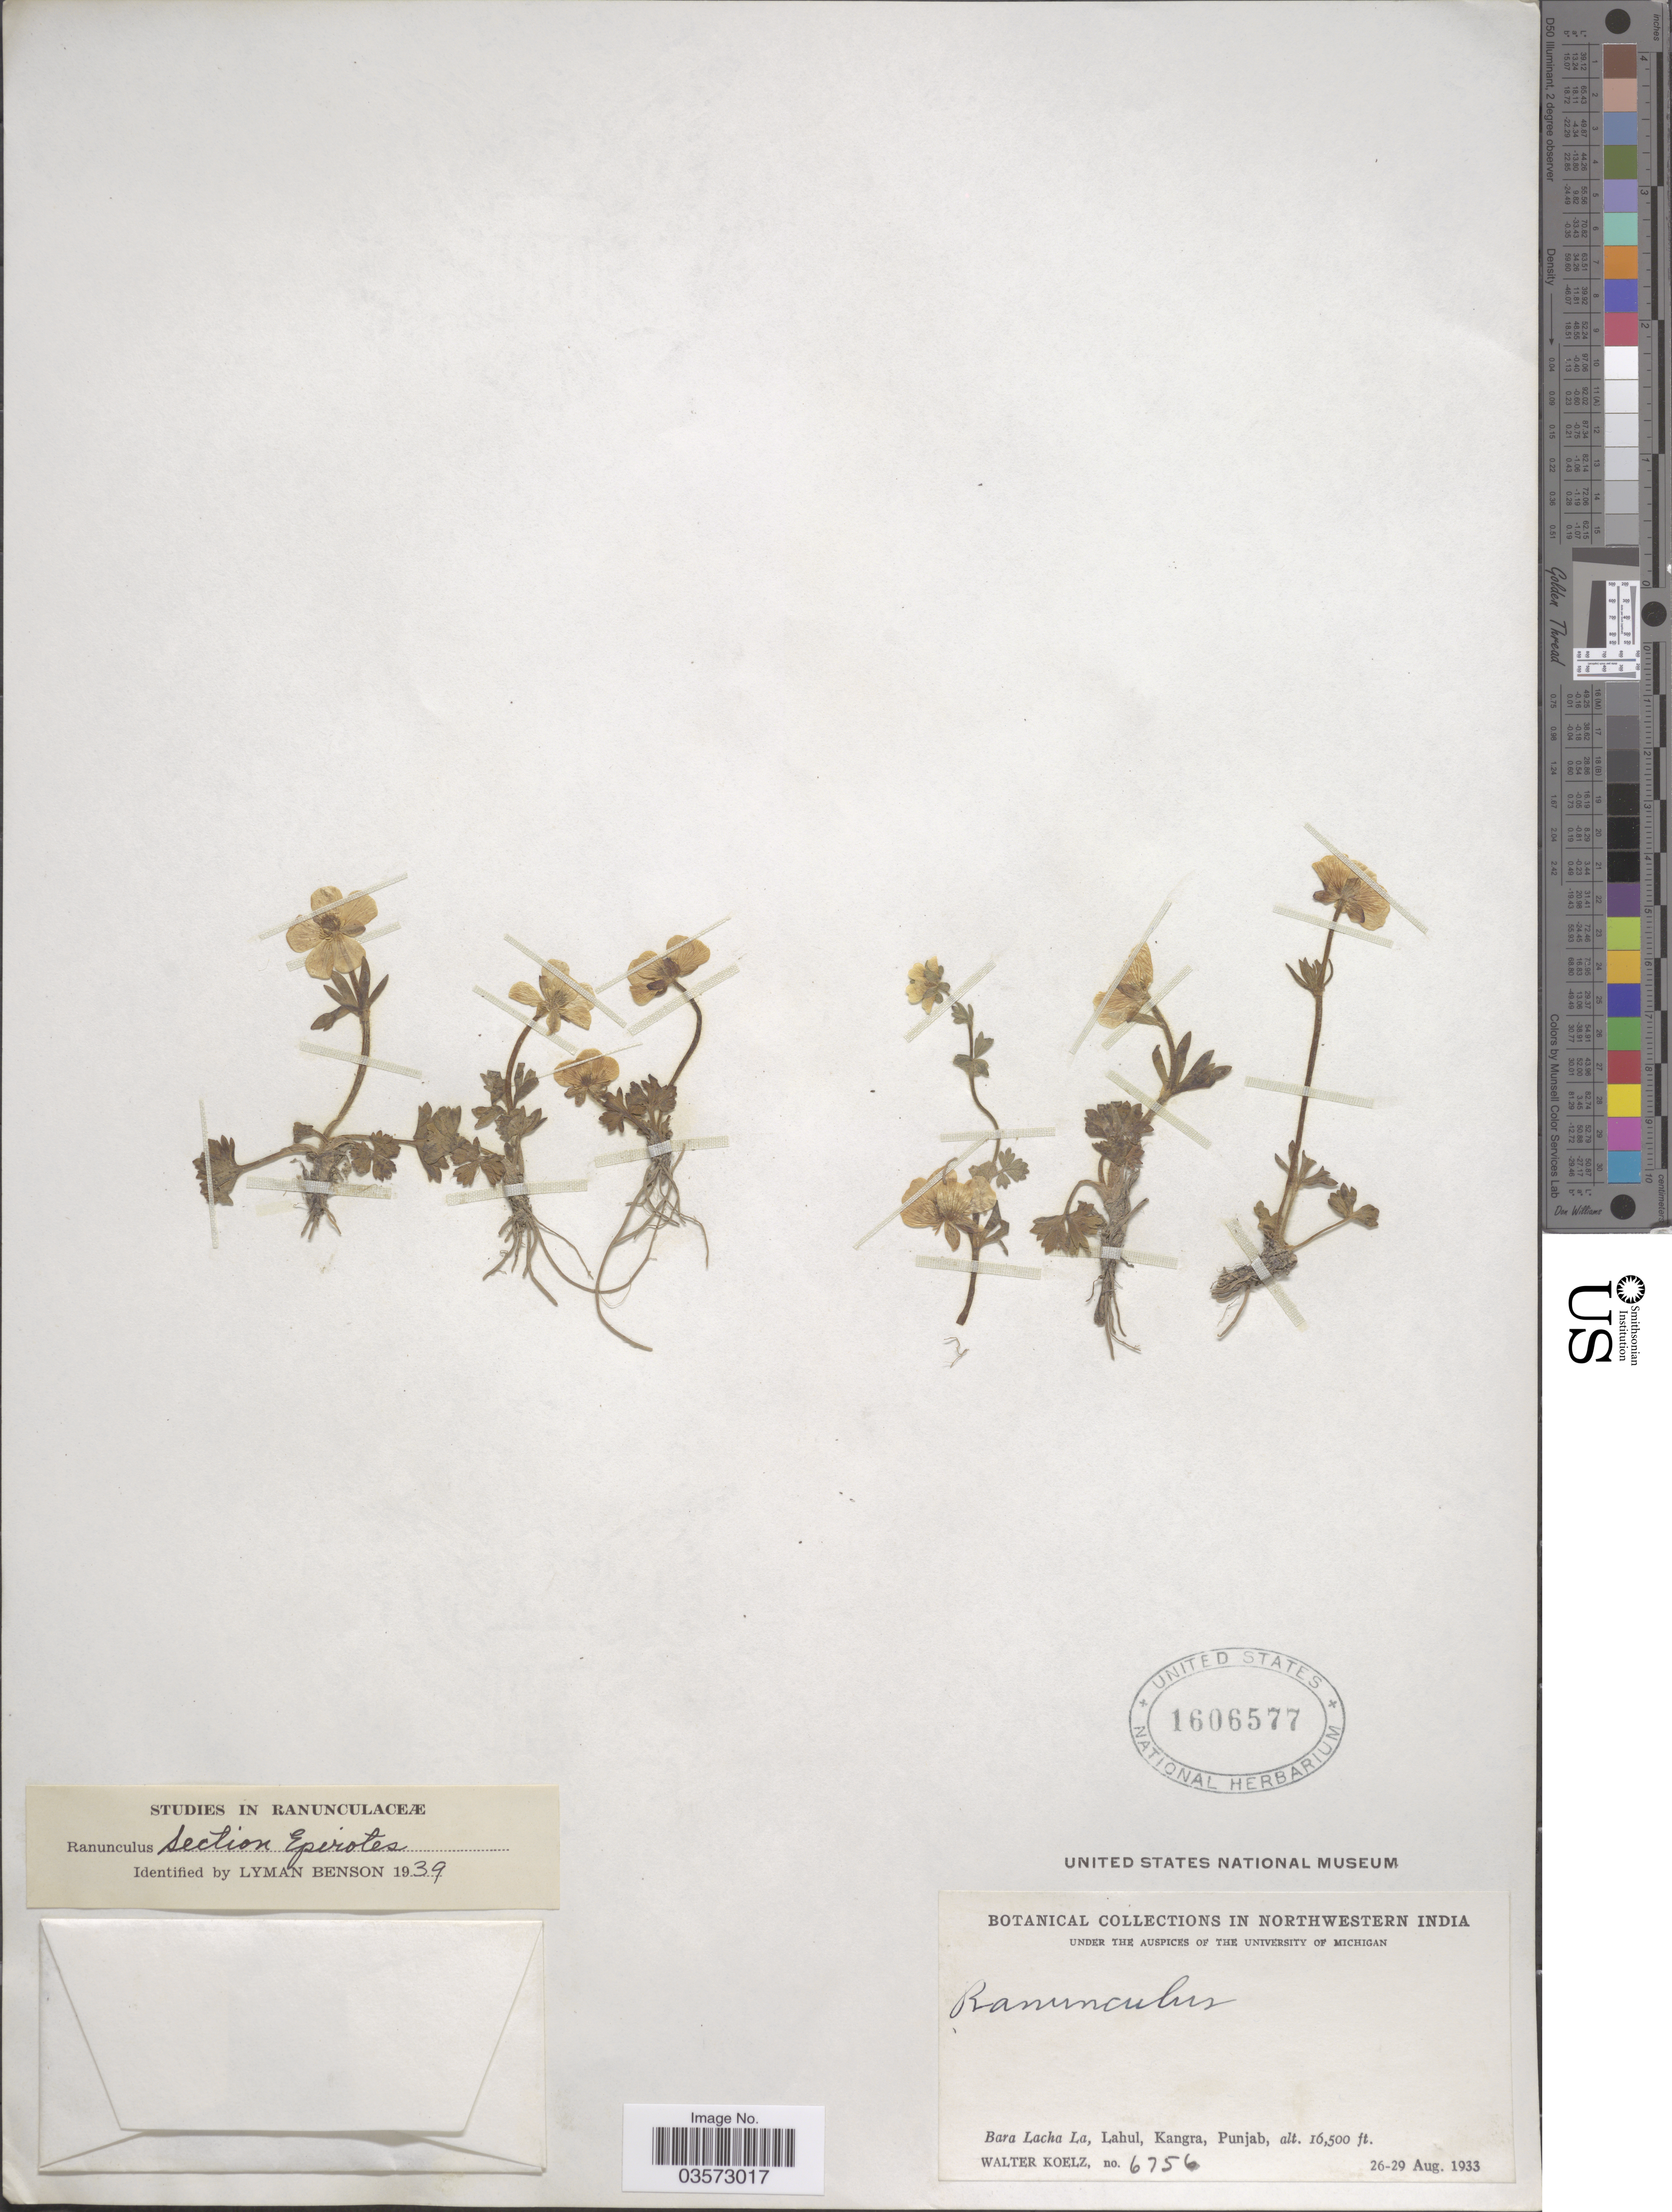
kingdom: Plantae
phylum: Tracheophyta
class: Magnoliopsida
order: Ranunculales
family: Ranunculaceae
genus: Ranunculus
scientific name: Ranunculus sp.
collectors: W. N. Koelz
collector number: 6756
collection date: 1933-08-26/1933-08-29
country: India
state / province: Punjab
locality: Northwestern India. Bara Lacha La, Lahul, Kangra.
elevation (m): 5029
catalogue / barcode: US 1606577